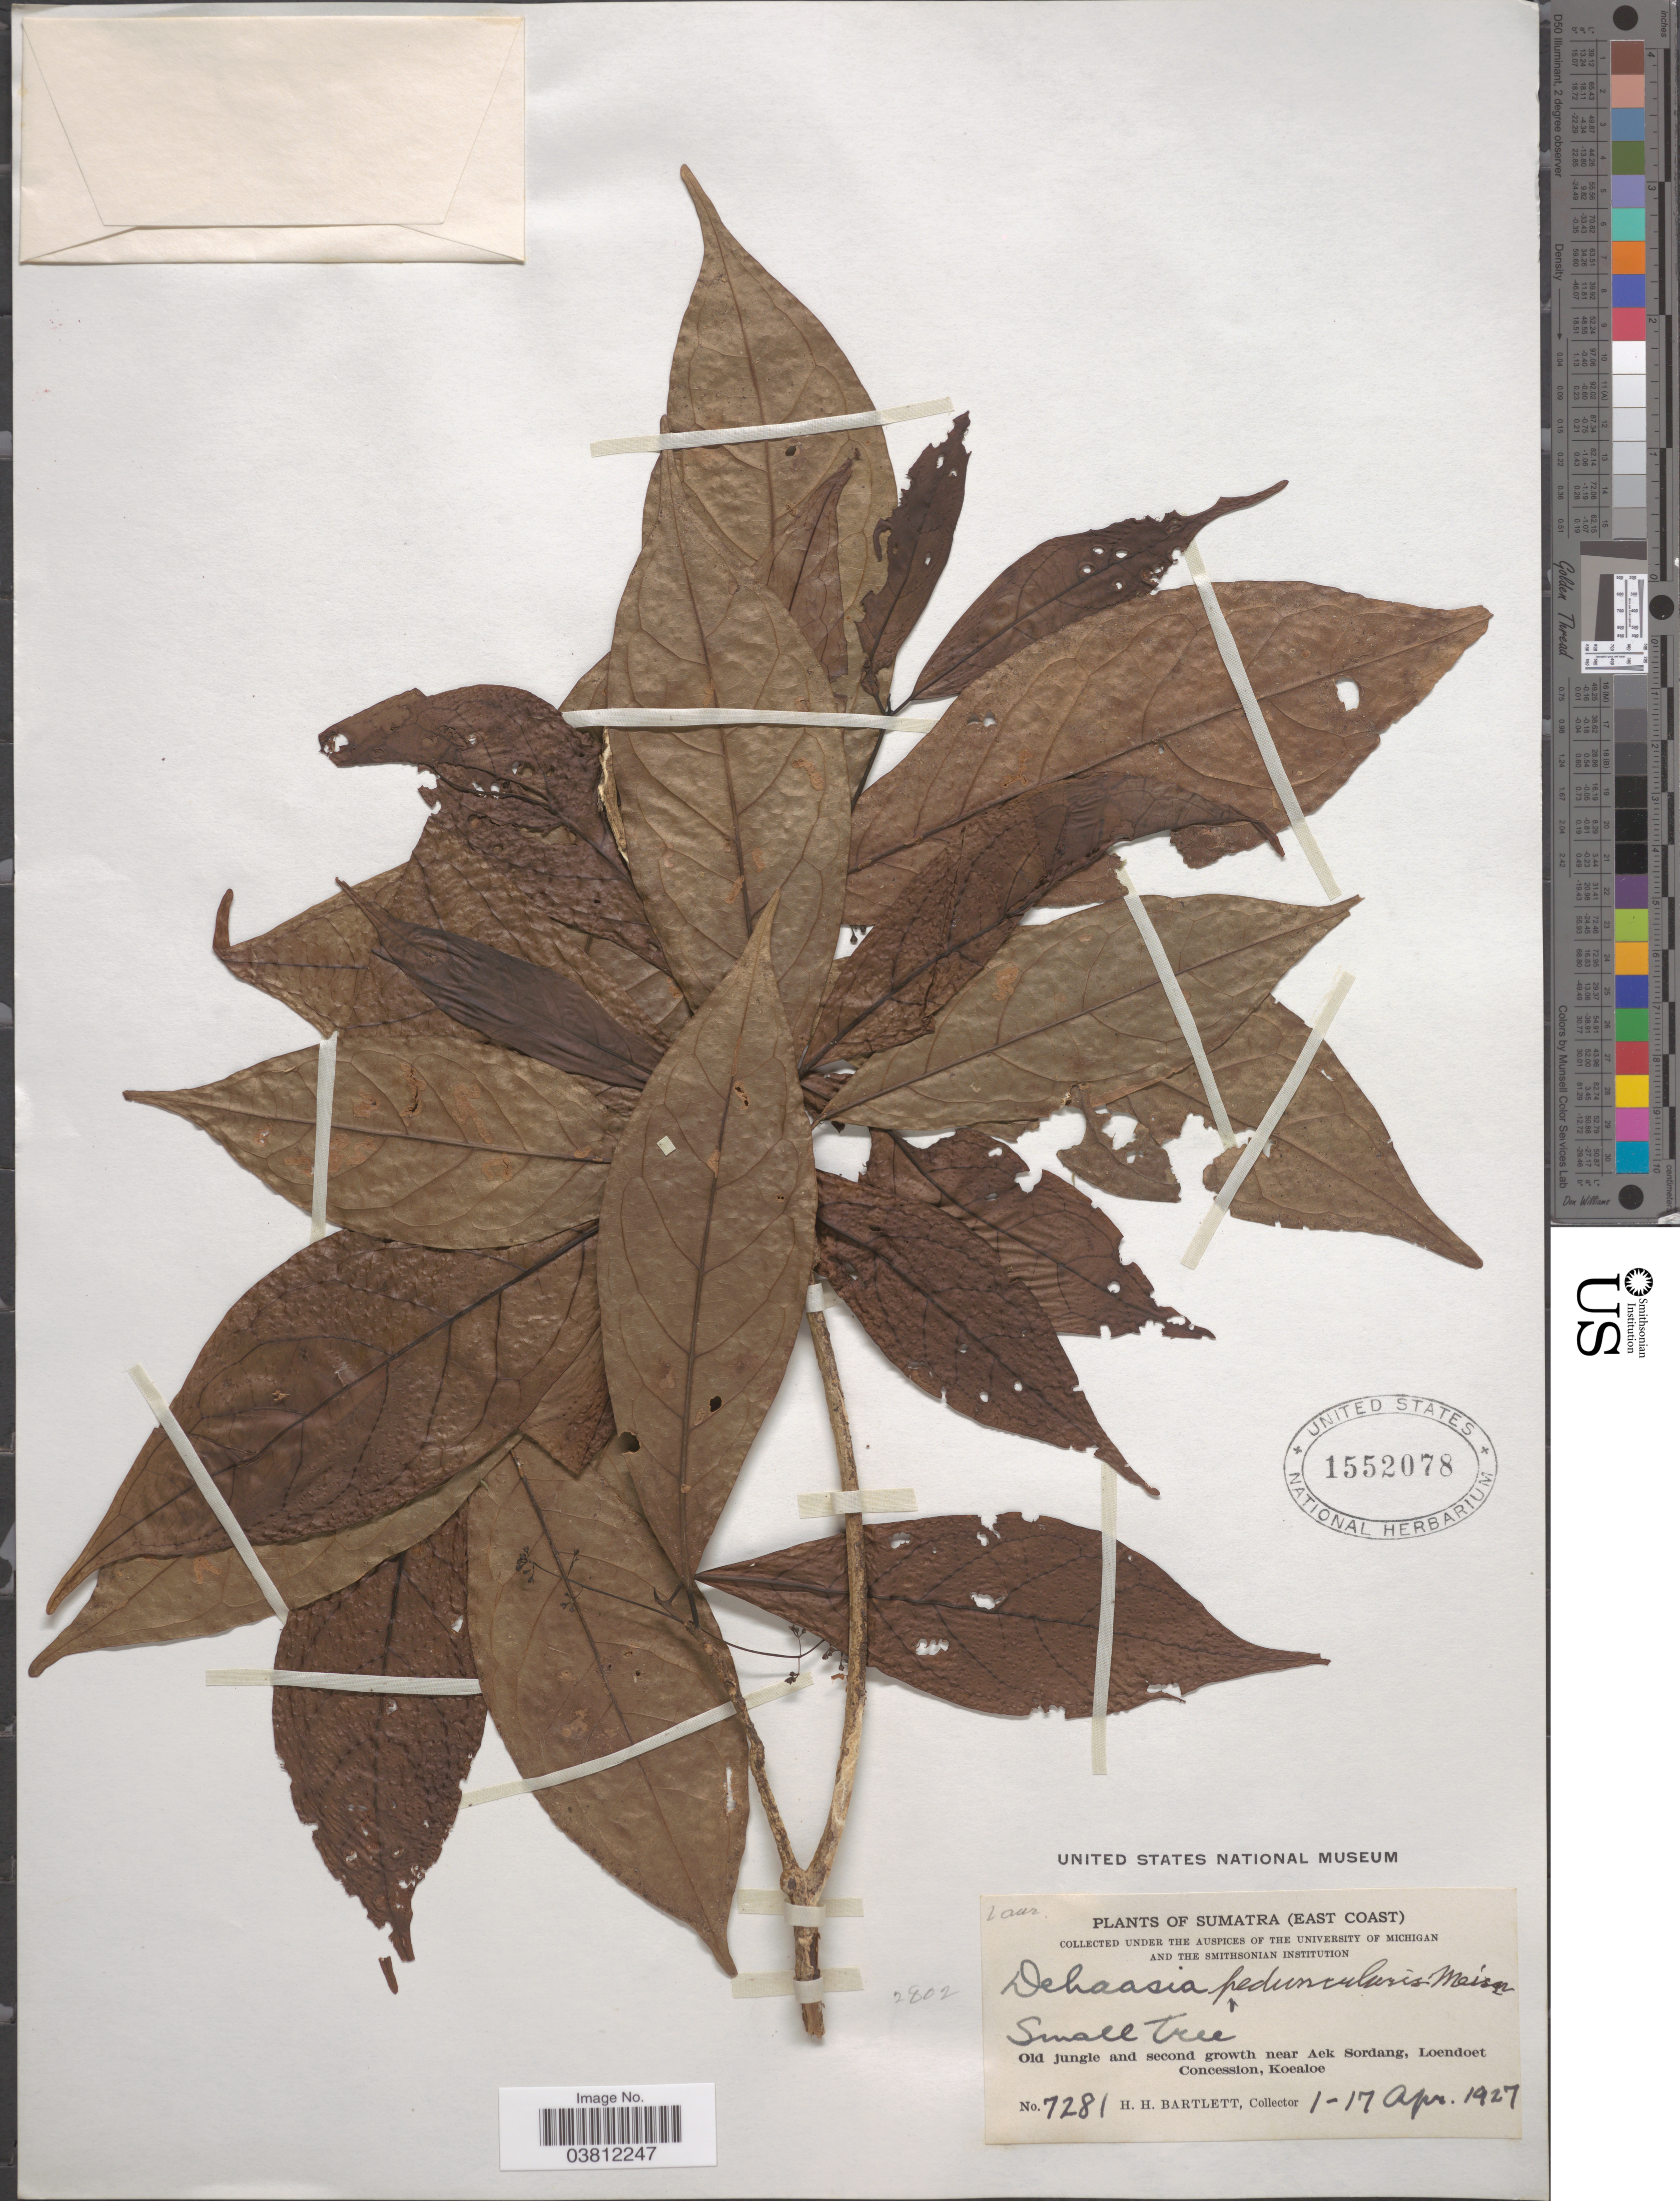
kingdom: Plantae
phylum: Tracheophyta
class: Magnoliopsida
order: Laurales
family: Lauraceae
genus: Dehaasia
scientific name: Dehaasia peduncularis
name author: Meisn.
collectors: H. H. Bartlett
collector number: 7281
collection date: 1927-04-01/1927-04-17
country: Indonesia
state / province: Sumatra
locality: East Coast. Old jungle and second growth near Aek Sordang, Loendoet Concession, Koealoe.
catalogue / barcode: US 1552078